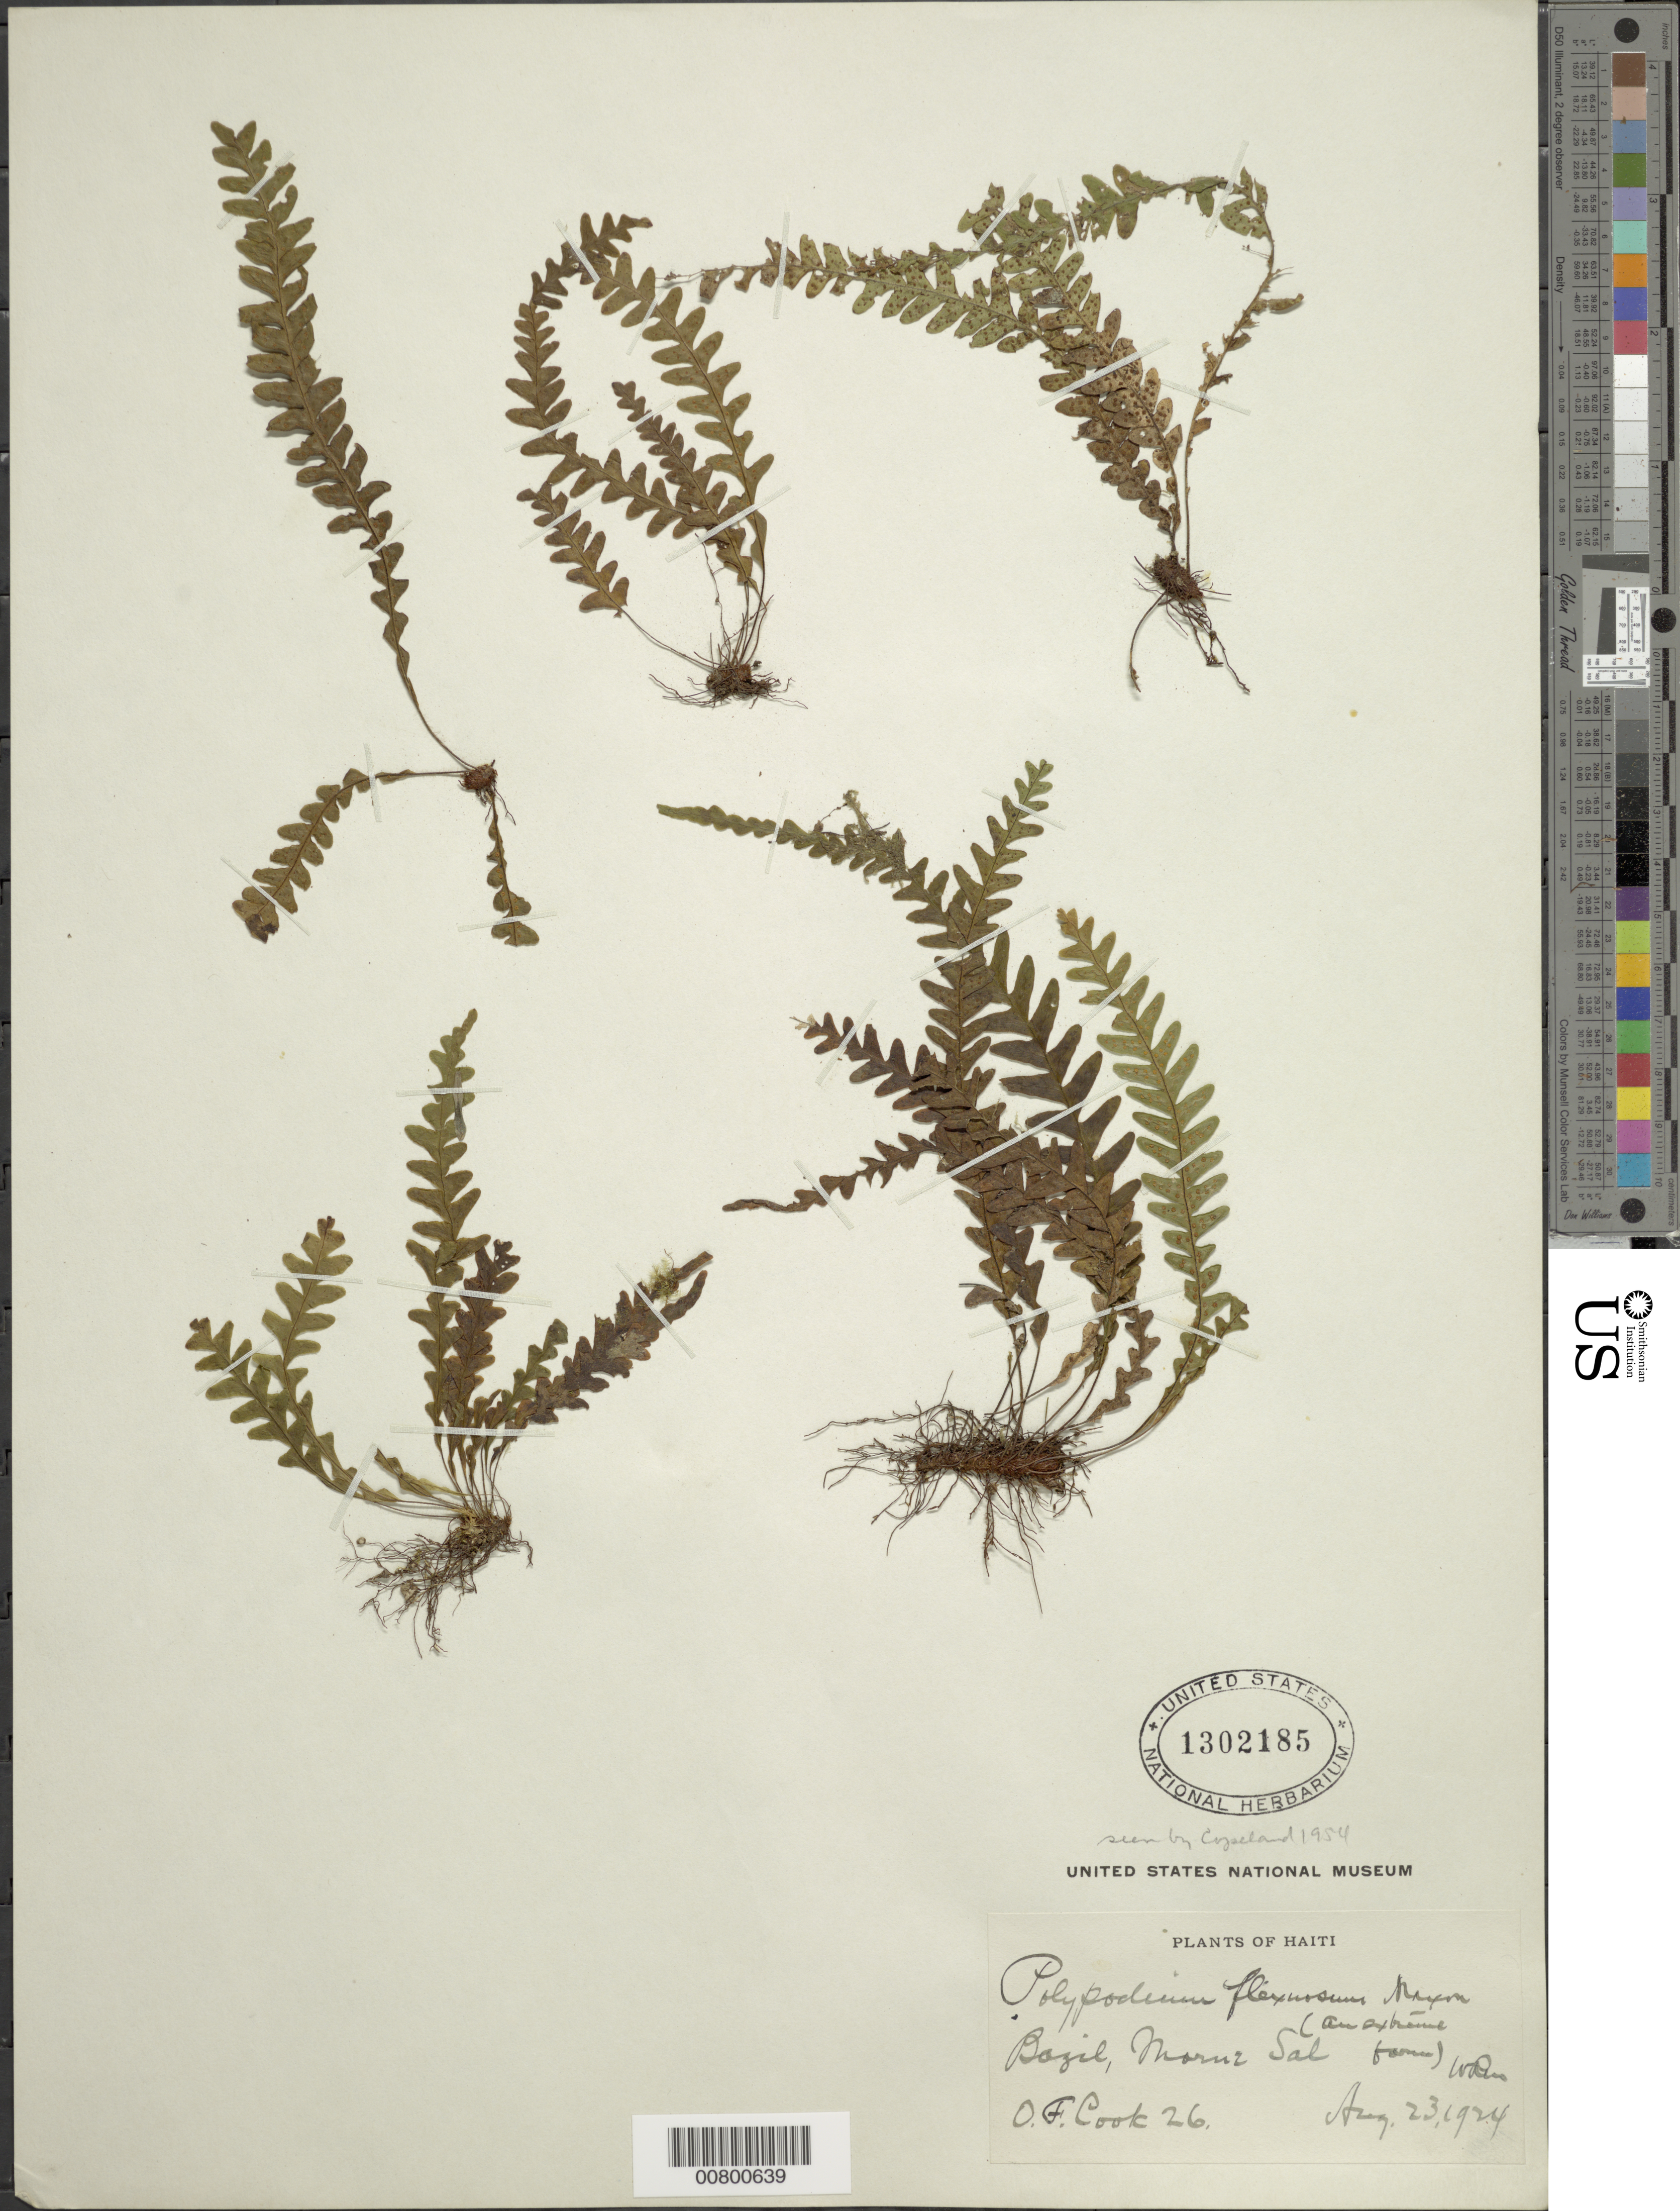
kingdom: Plantae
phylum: Tracheophyta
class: Polypodiopsida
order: Polypodiales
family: Polypodiaceae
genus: Terpsichore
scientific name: Terpsichore flexuosa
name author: (Maxon) A.R. Sm.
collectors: O. F. Cook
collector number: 26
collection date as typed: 23 Aug 1924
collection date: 1924-08-23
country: Haiti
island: Hispaniola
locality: Bazil, Morne Sal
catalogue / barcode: US 1302185